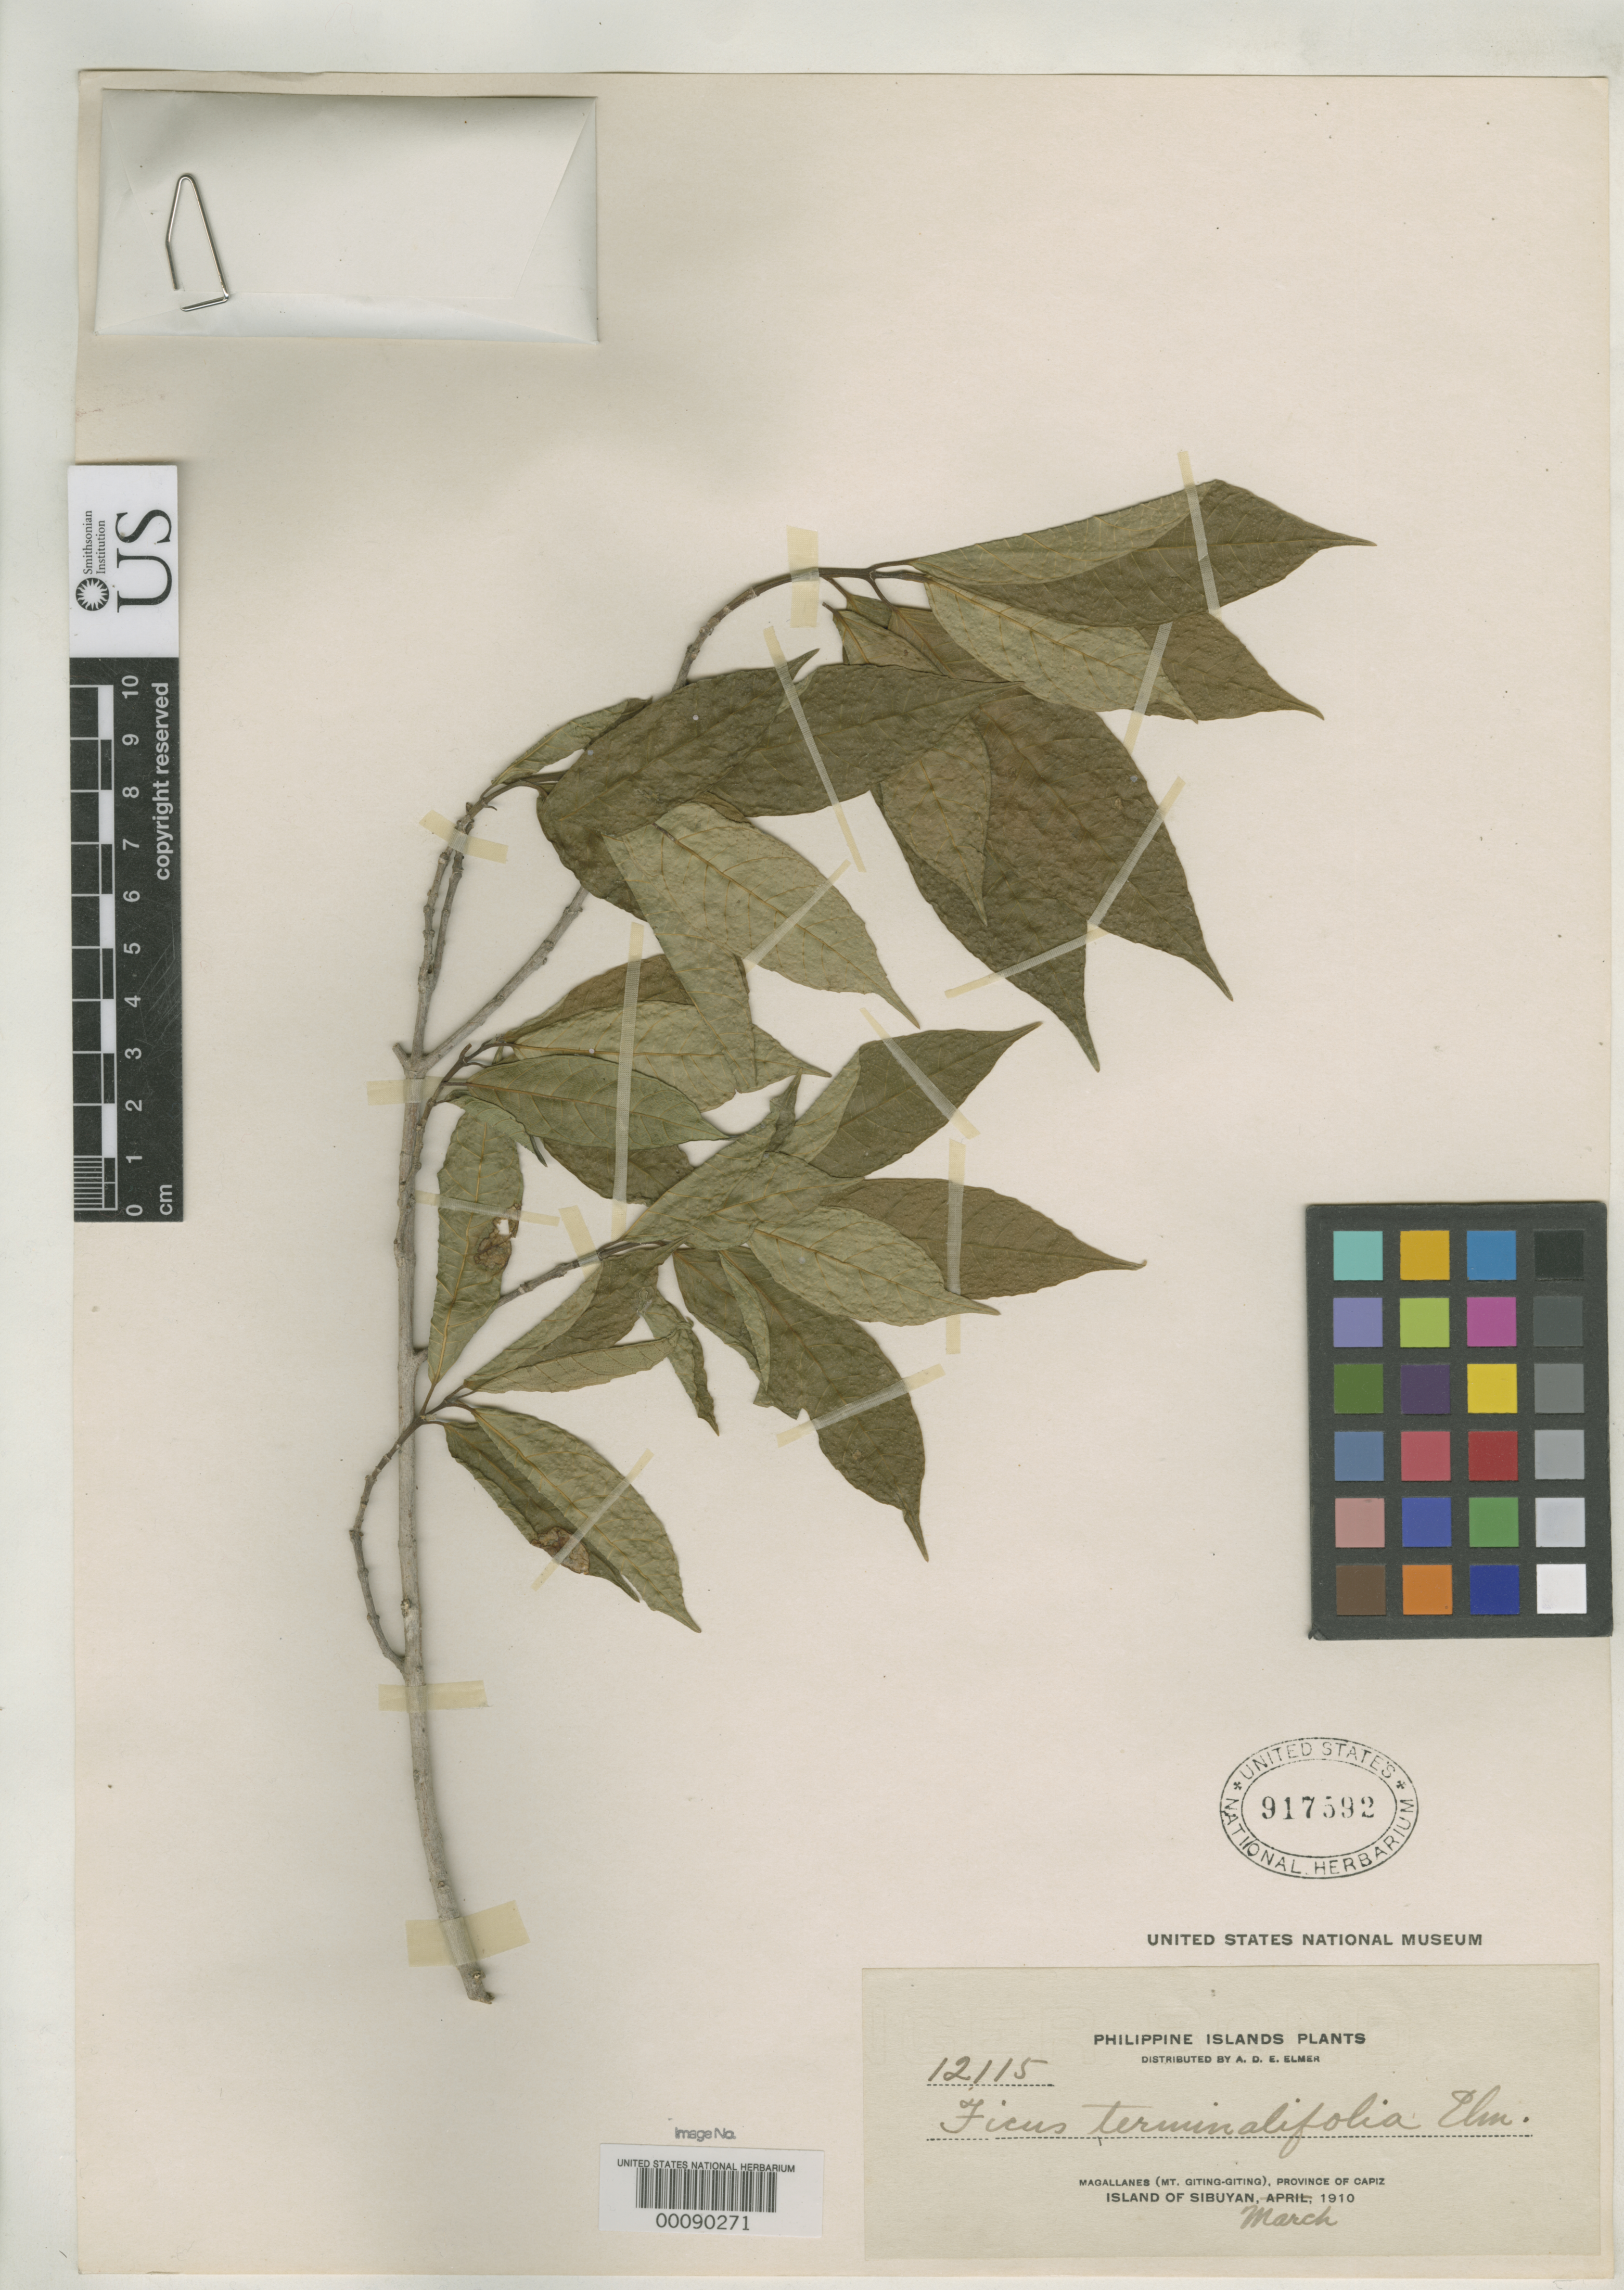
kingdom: Plantae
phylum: Tracheophyta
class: Magnoliopsida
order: Rosales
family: Moraceae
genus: Ficus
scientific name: Ficus terminalifolia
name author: Elmer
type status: Isotype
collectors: A. D. E. Elmer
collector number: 12115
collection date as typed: Mar 1910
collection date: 1910-03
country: Philippines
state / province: Mimaropa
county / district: Romblon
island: Sibuyan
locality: Magallanes (Mt. Giting-Giting).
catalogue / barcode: US 917592